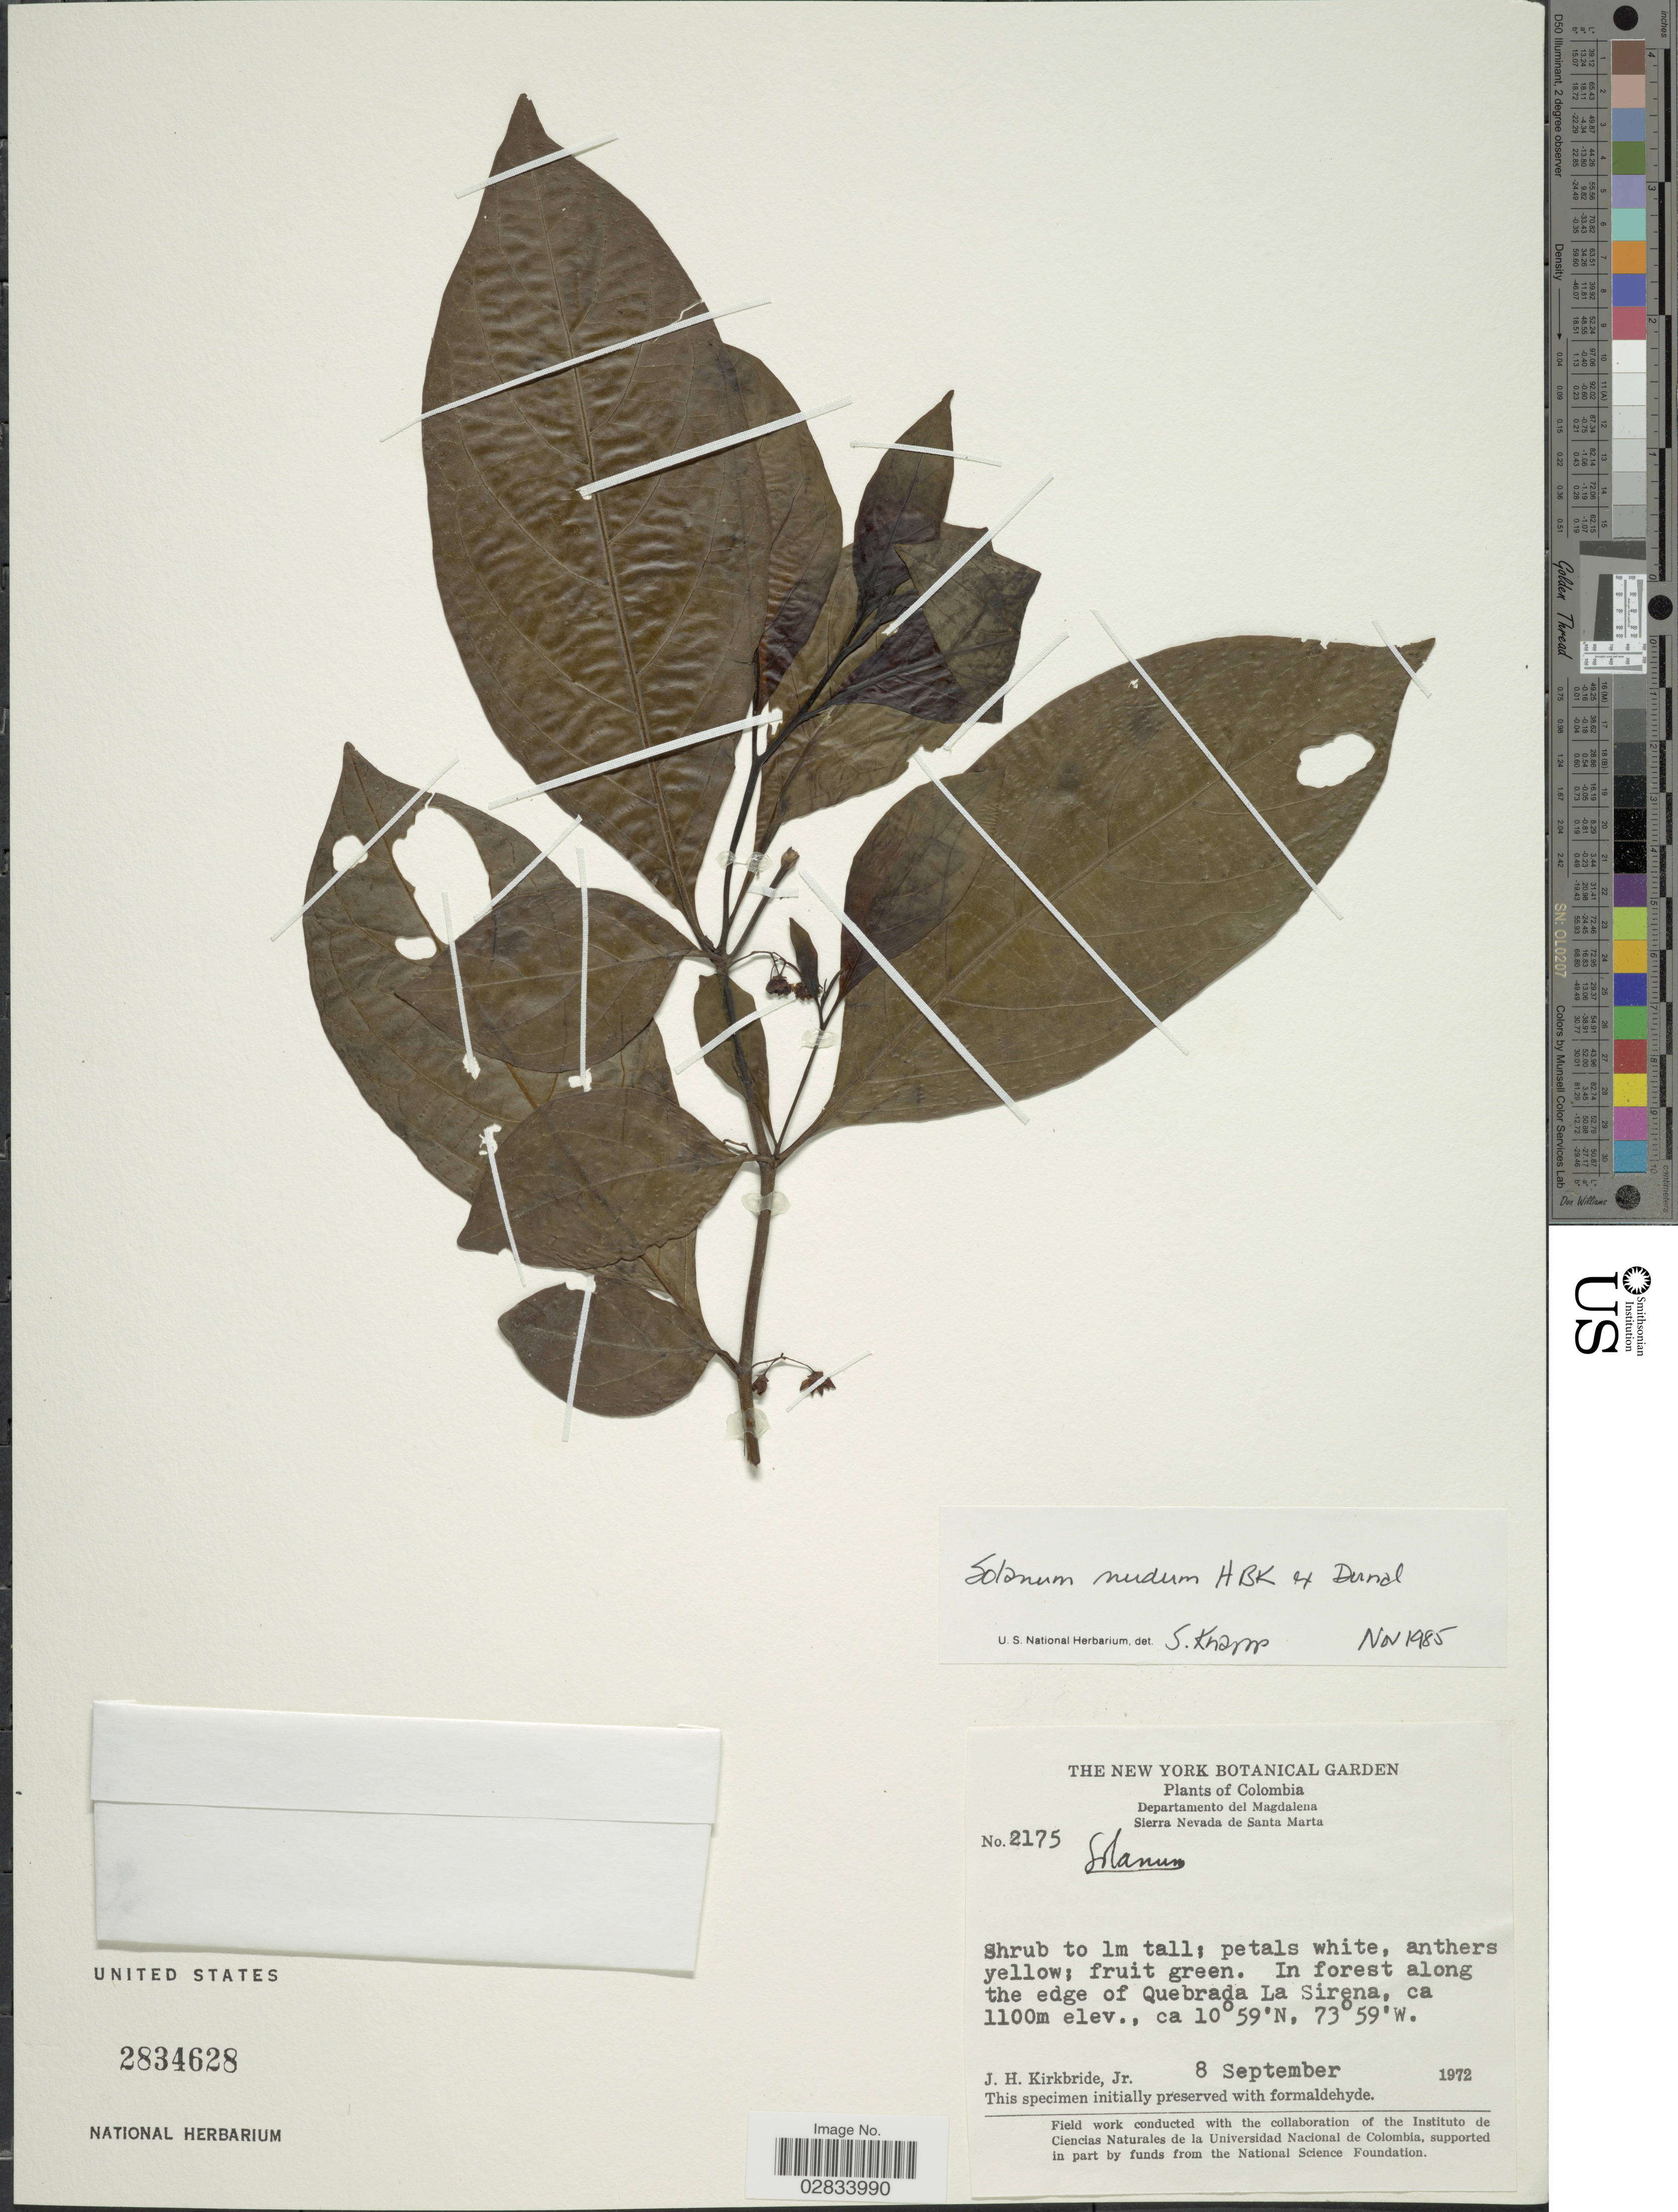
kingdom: Plantae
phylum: Tracheophyta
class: Magnoliopsida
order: Solanales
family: Solanaceae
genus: Solanum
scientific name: Solanum nudum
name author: Dunal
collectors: J. H. Kirkbride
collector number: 2175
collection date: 1972-09-08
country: Colombia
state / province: Magdalena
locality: Departamento del Magdalena, Sierra Nevada de Santa Marta, In forest along the edge of Quebrada La Sirena.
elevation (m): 1100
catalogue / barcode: US 2834628